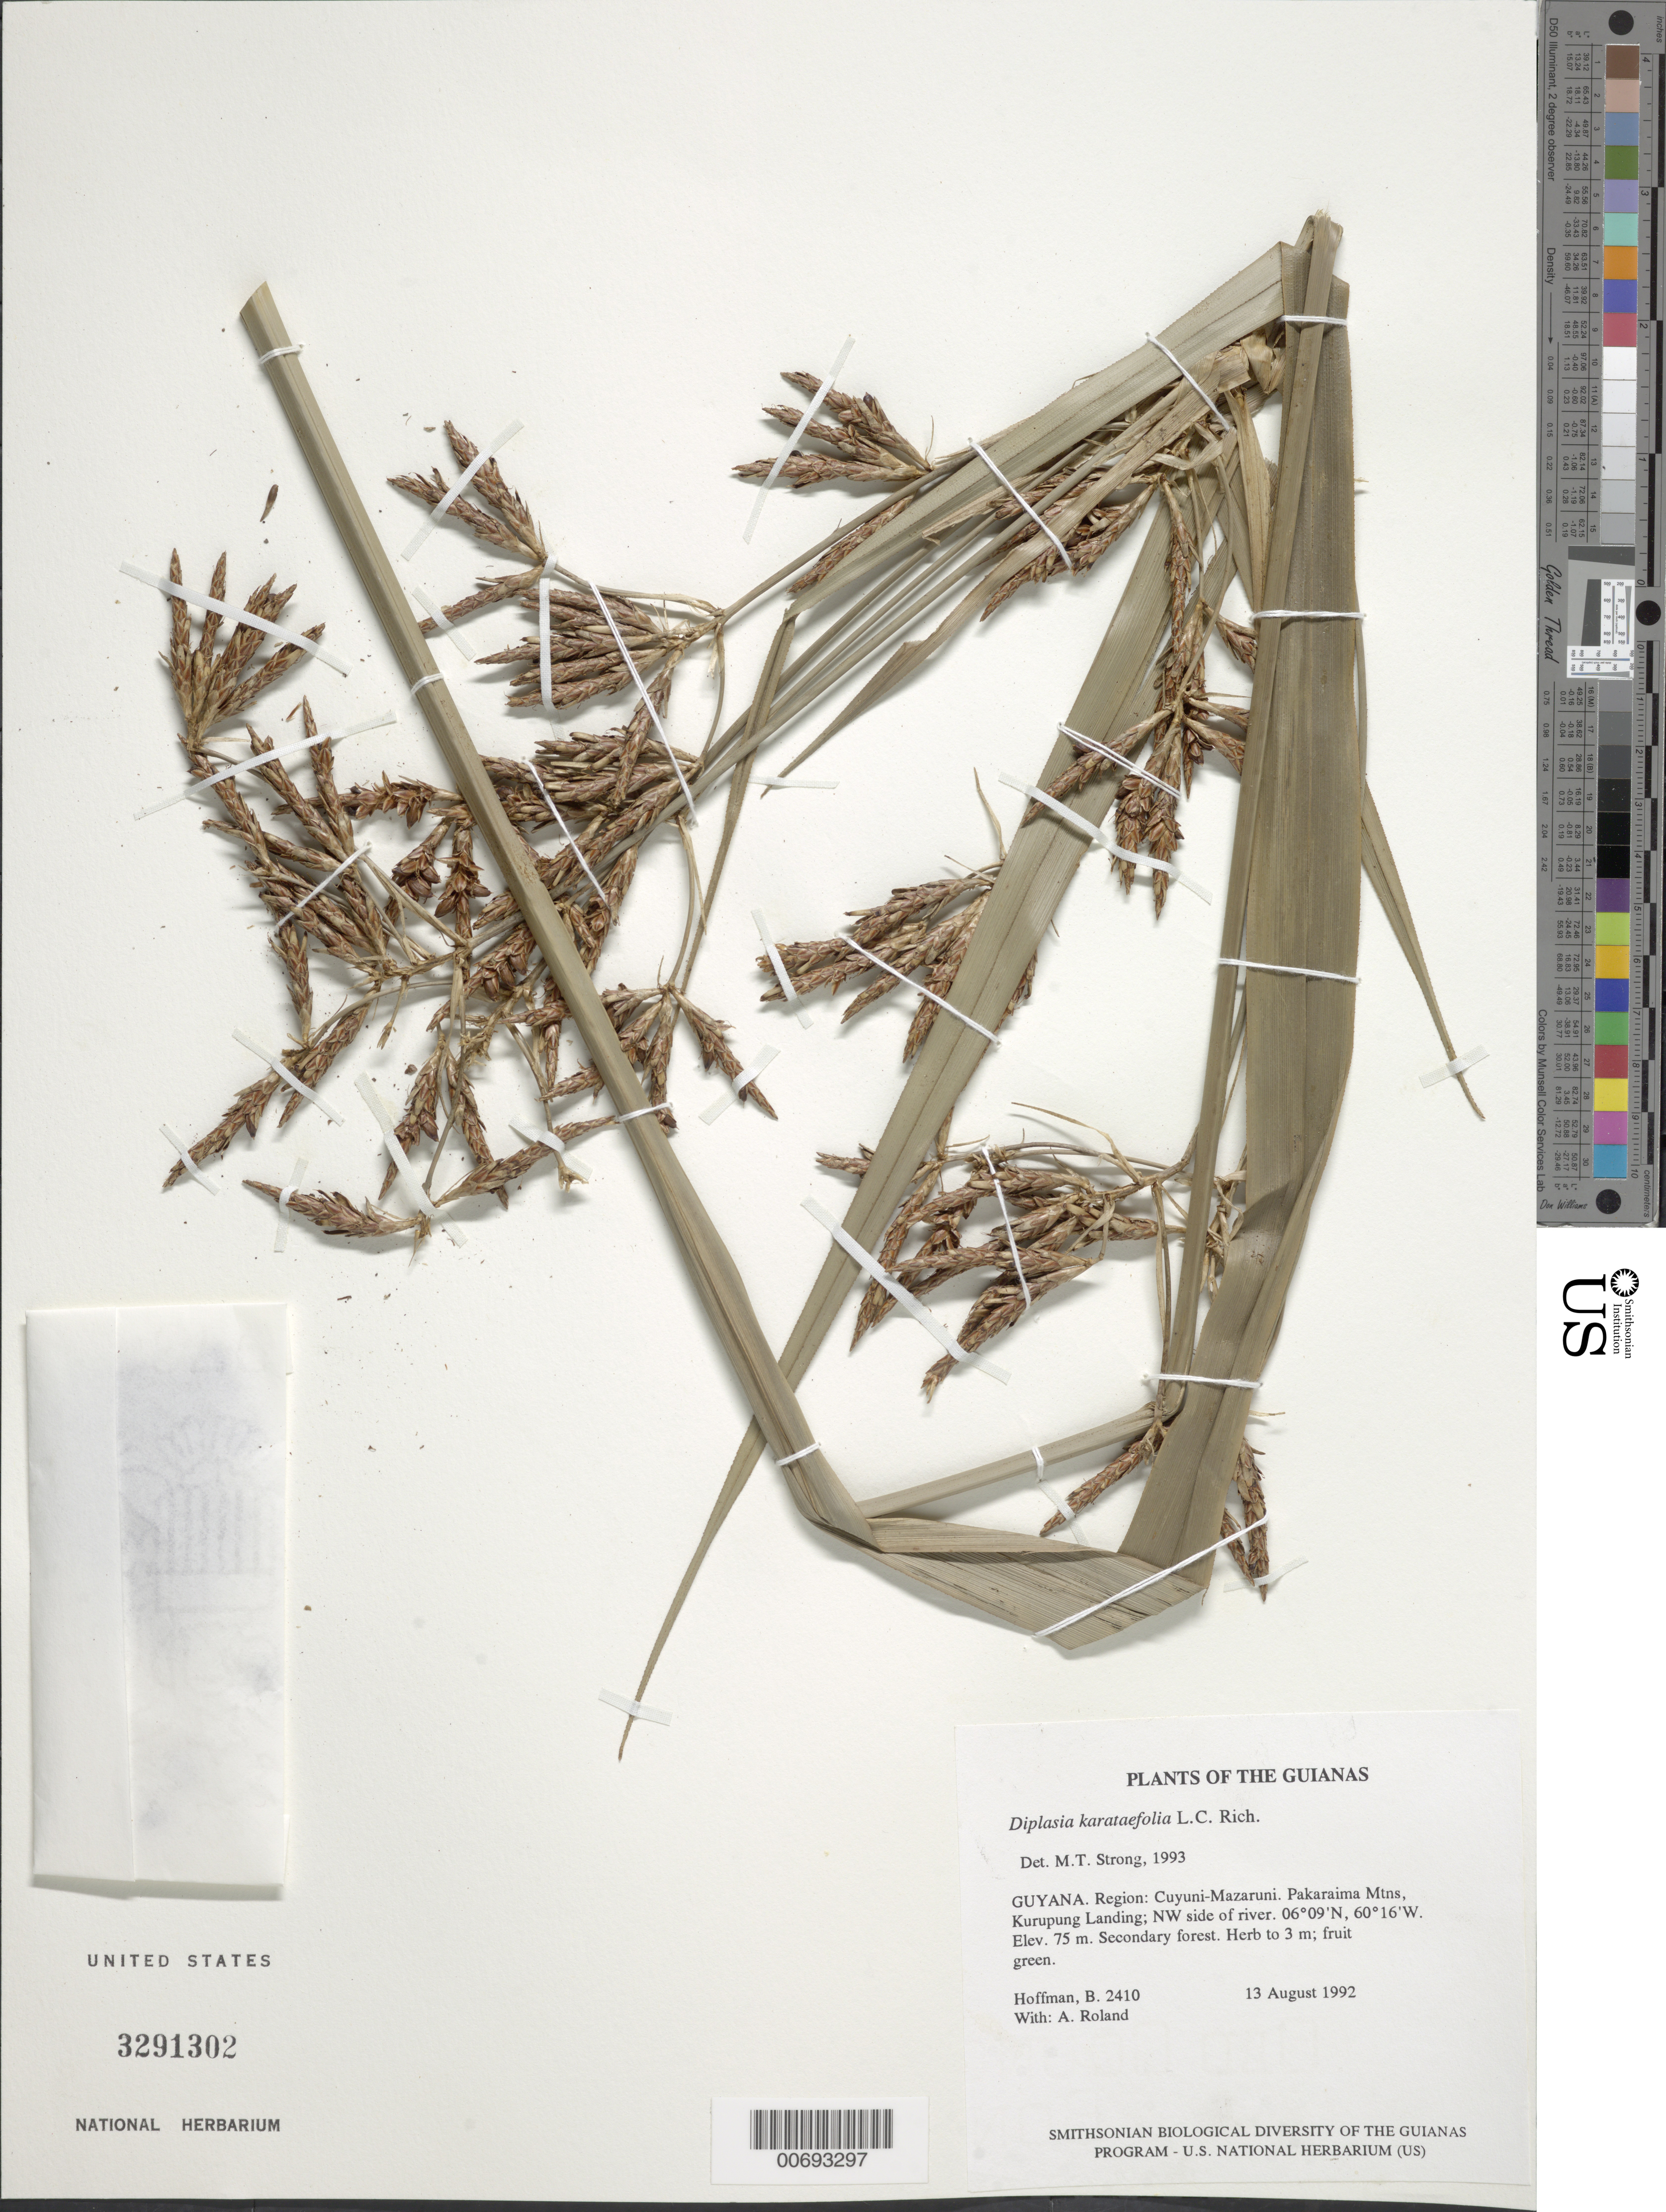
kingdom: Plantae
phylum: Tracheophyta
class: Liliopsida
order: Poales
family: Cyperaceae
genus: Diplasia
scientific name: Diplasia karatifolia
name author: Rich.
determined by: Strong, M. T., (US), Smithsonian Institution - National Museum of Natural History (UNITED STATES)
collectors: B. Hoffman & E. Roland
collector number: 2410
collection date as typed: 13 August 1992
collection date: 1992-08-13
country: Guyana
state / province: Cuyuni-Mazaruni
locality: Pakaraima Mountains, Kurupung Landing; NW side of river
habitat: Secondary forest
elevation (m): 75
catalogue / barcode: US 3291302